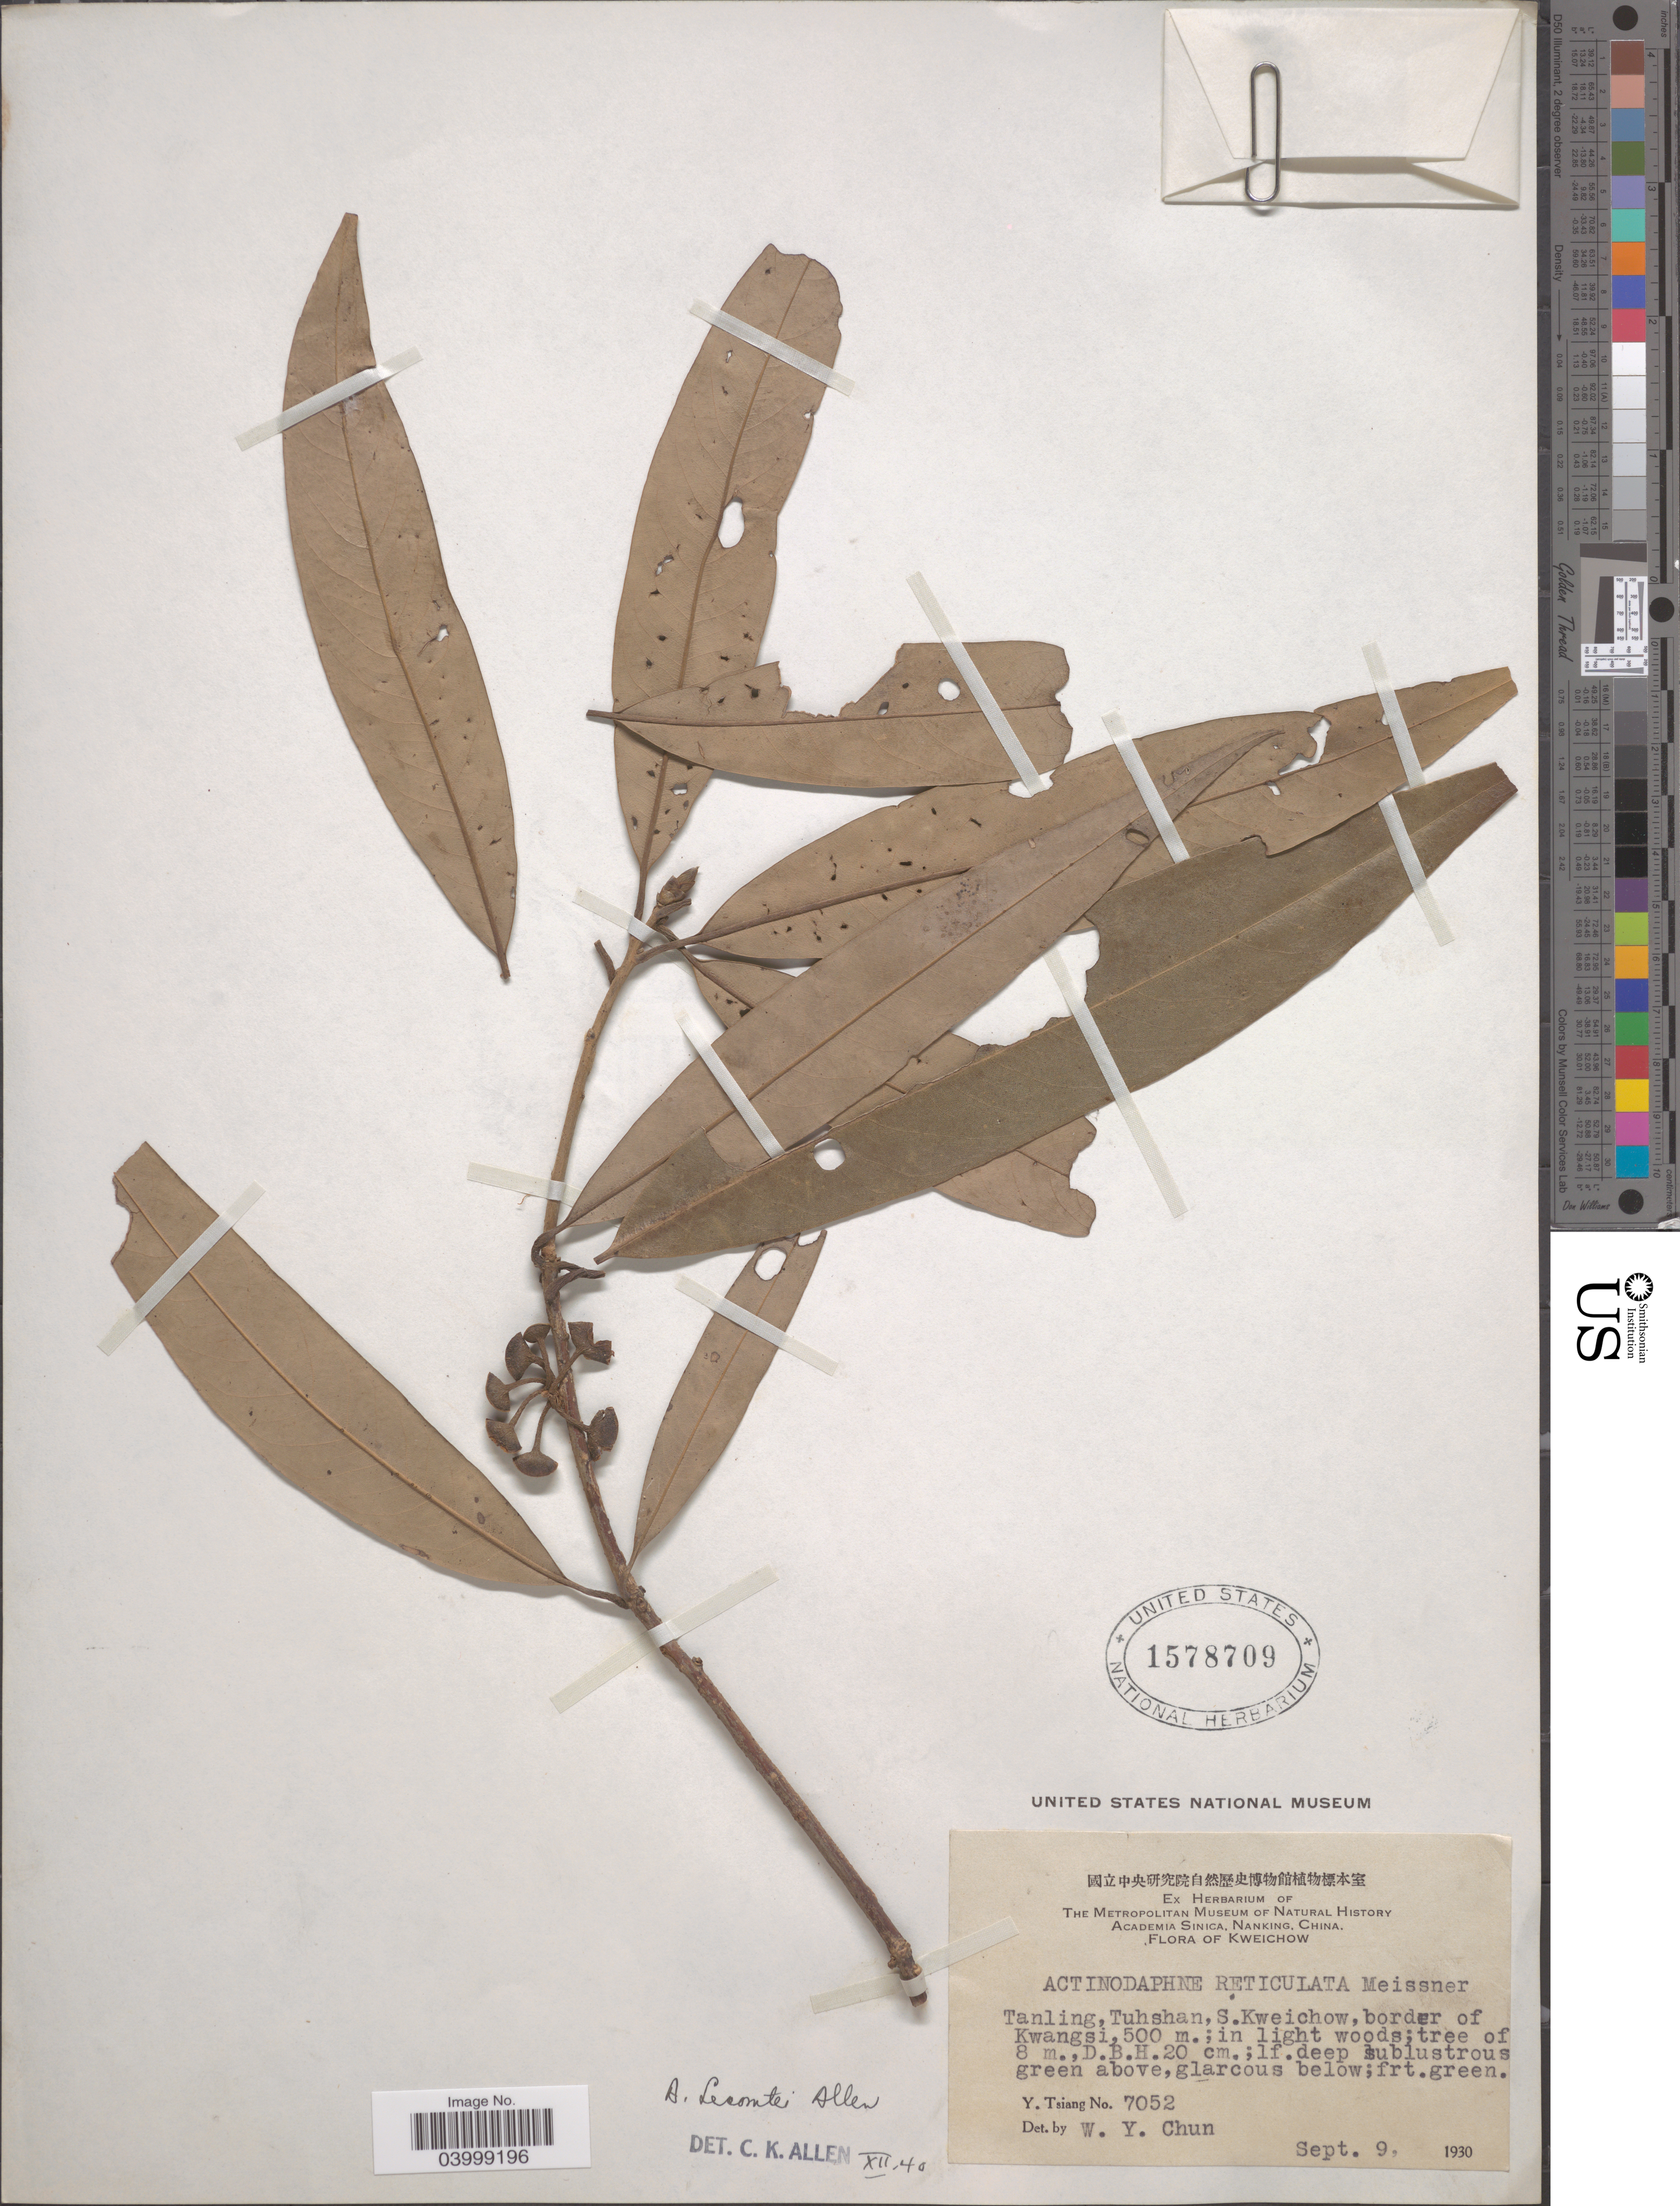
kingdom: Plantae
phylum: Tracheophyta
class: Magnoliopsida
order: Laurales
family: Lauraceae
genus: Actinodaphne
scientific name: Actinodaphne lecomtei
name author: C.K. Allen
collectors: Y. Tsiang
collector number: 7052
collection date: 1930-09-09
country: China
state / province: Guizhou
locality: Kweichow. Tanling, Tuhshan, S. Kweichow, border of Kwangsi.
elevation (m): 500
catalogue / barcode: US 1578709